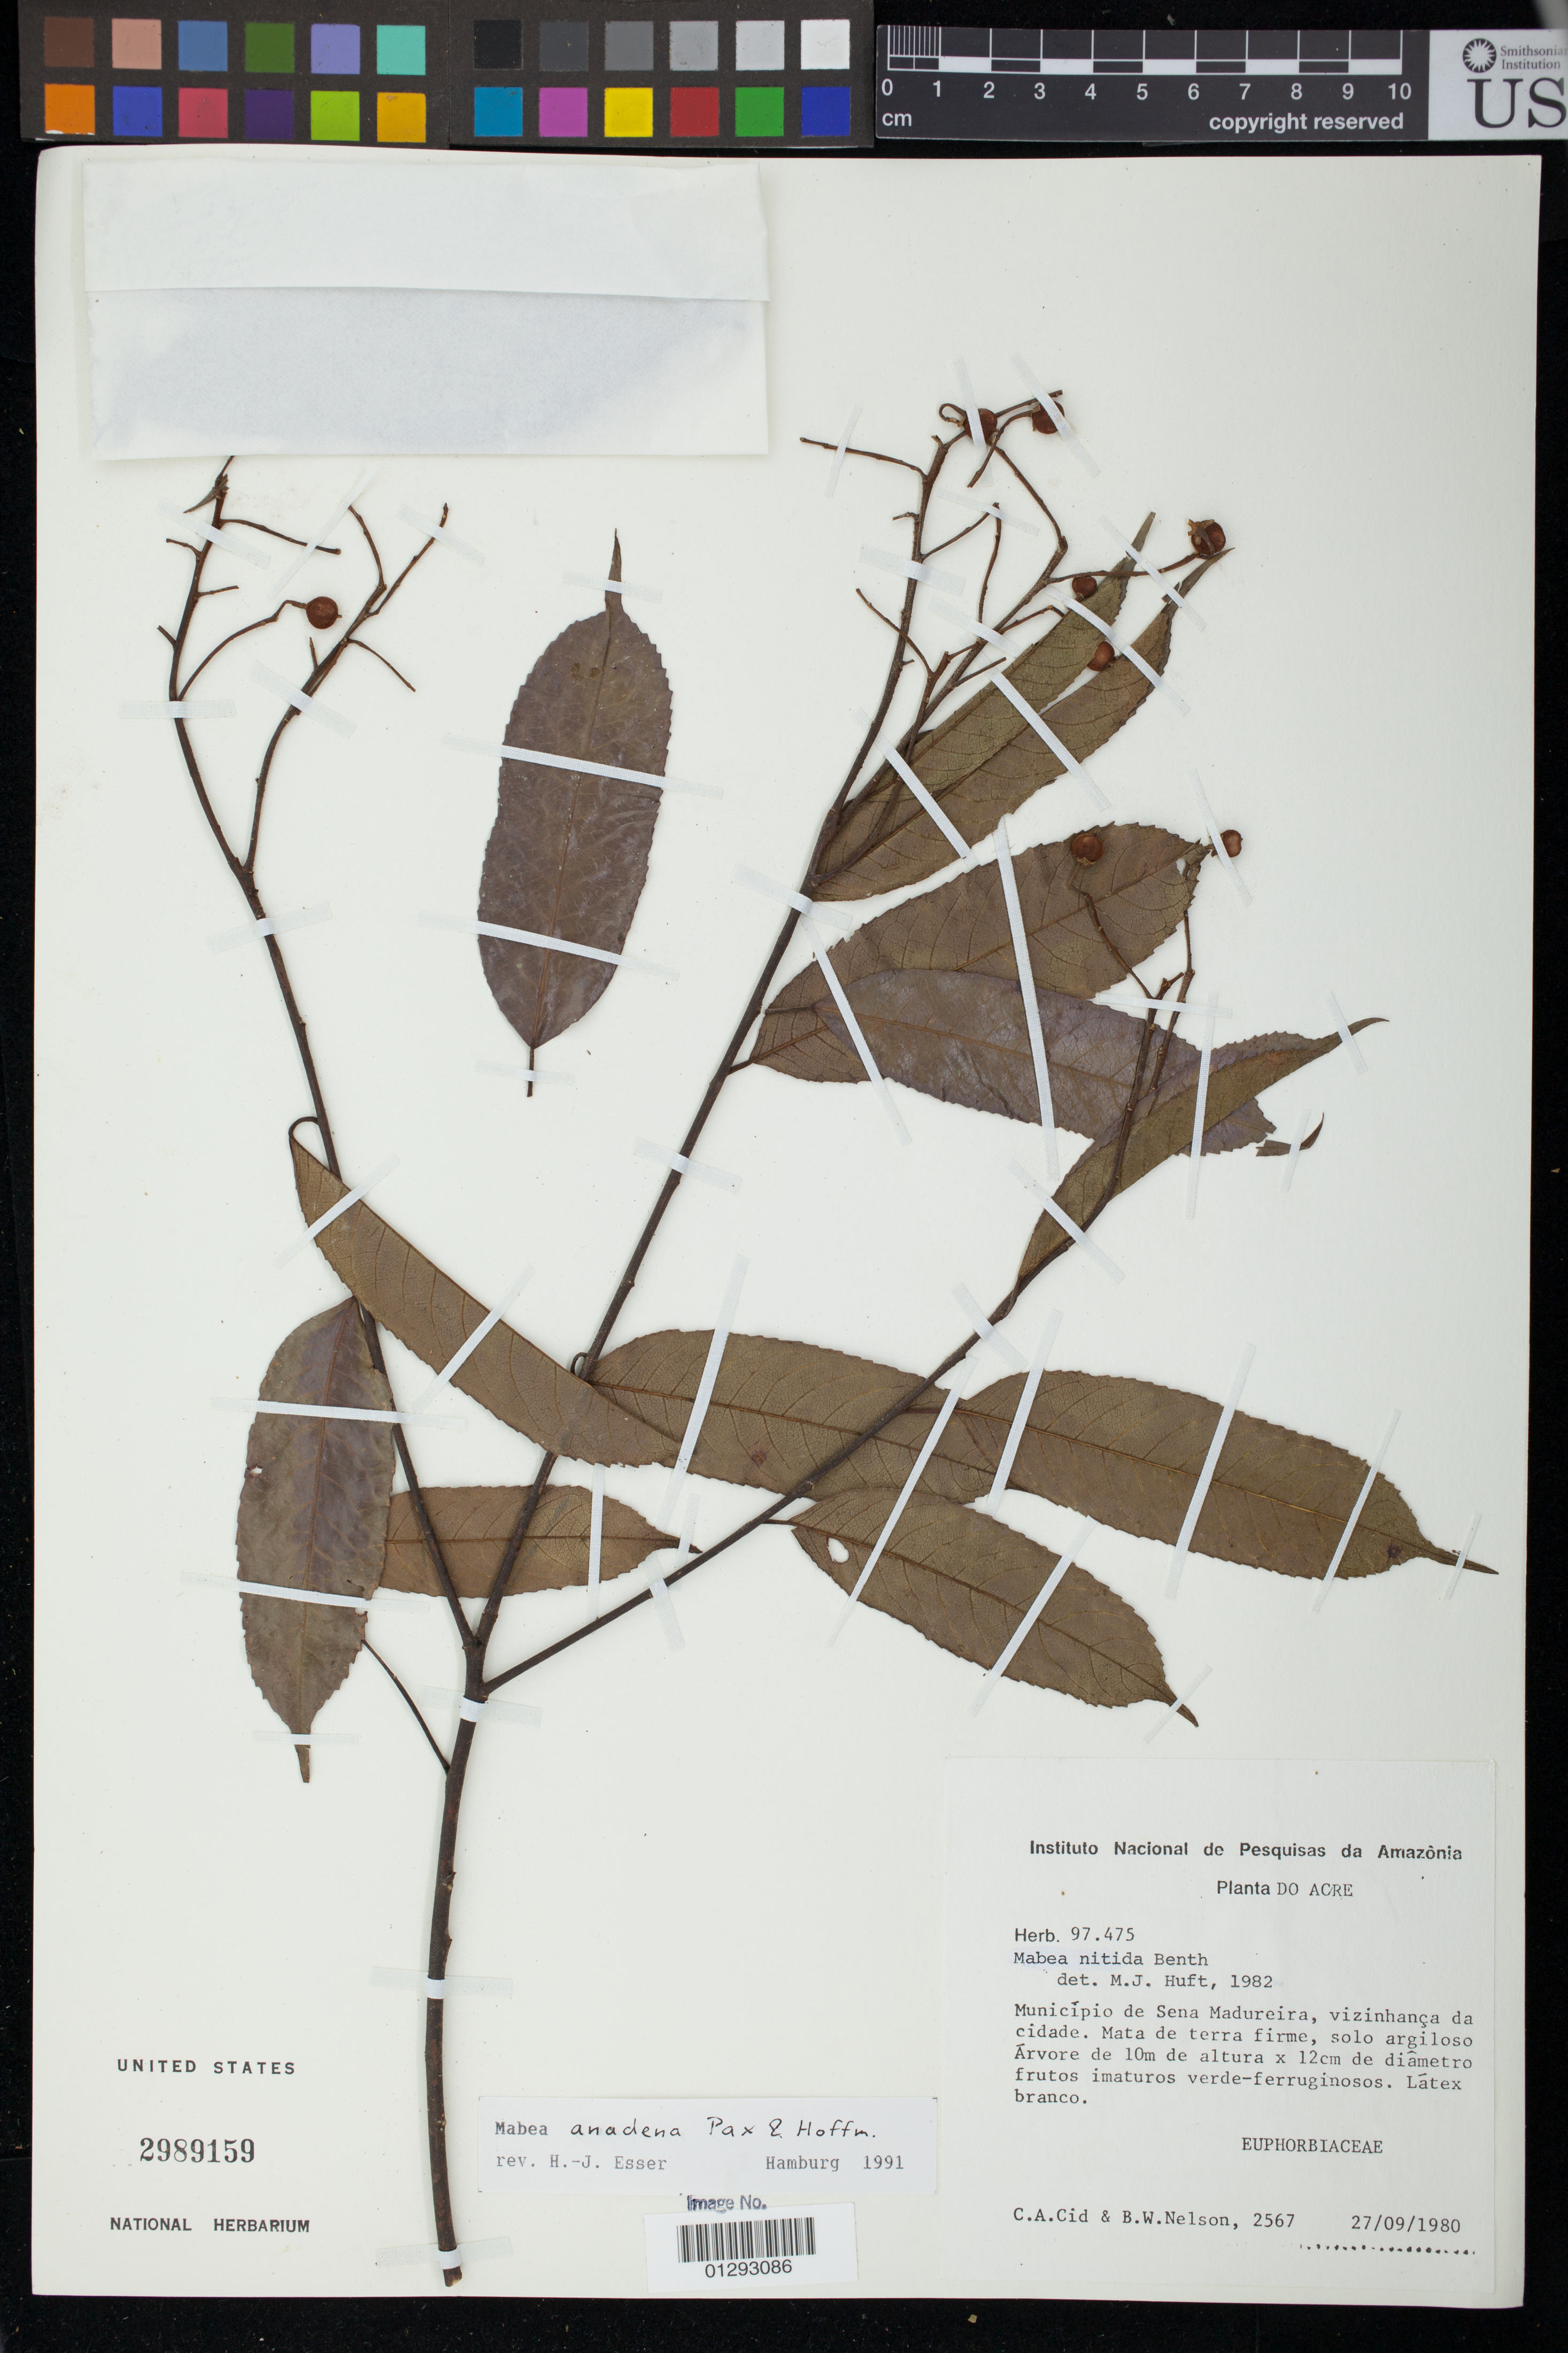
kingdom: Plantae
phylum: Tracheophyta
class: Magnoliopsida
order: Malpighiales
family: Euphorbiaceae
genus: Mabea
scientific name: Mabea anadena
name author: Pax & K. Hoffm. in Engl.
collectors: C. A. Cid Ferreira & B. W. Nelson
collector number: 2567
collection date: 1980-09-27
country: Brazil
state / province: Acre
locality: Municipio de Sena Madureira, vizinhanca da cidade.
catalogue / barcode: US 2989159